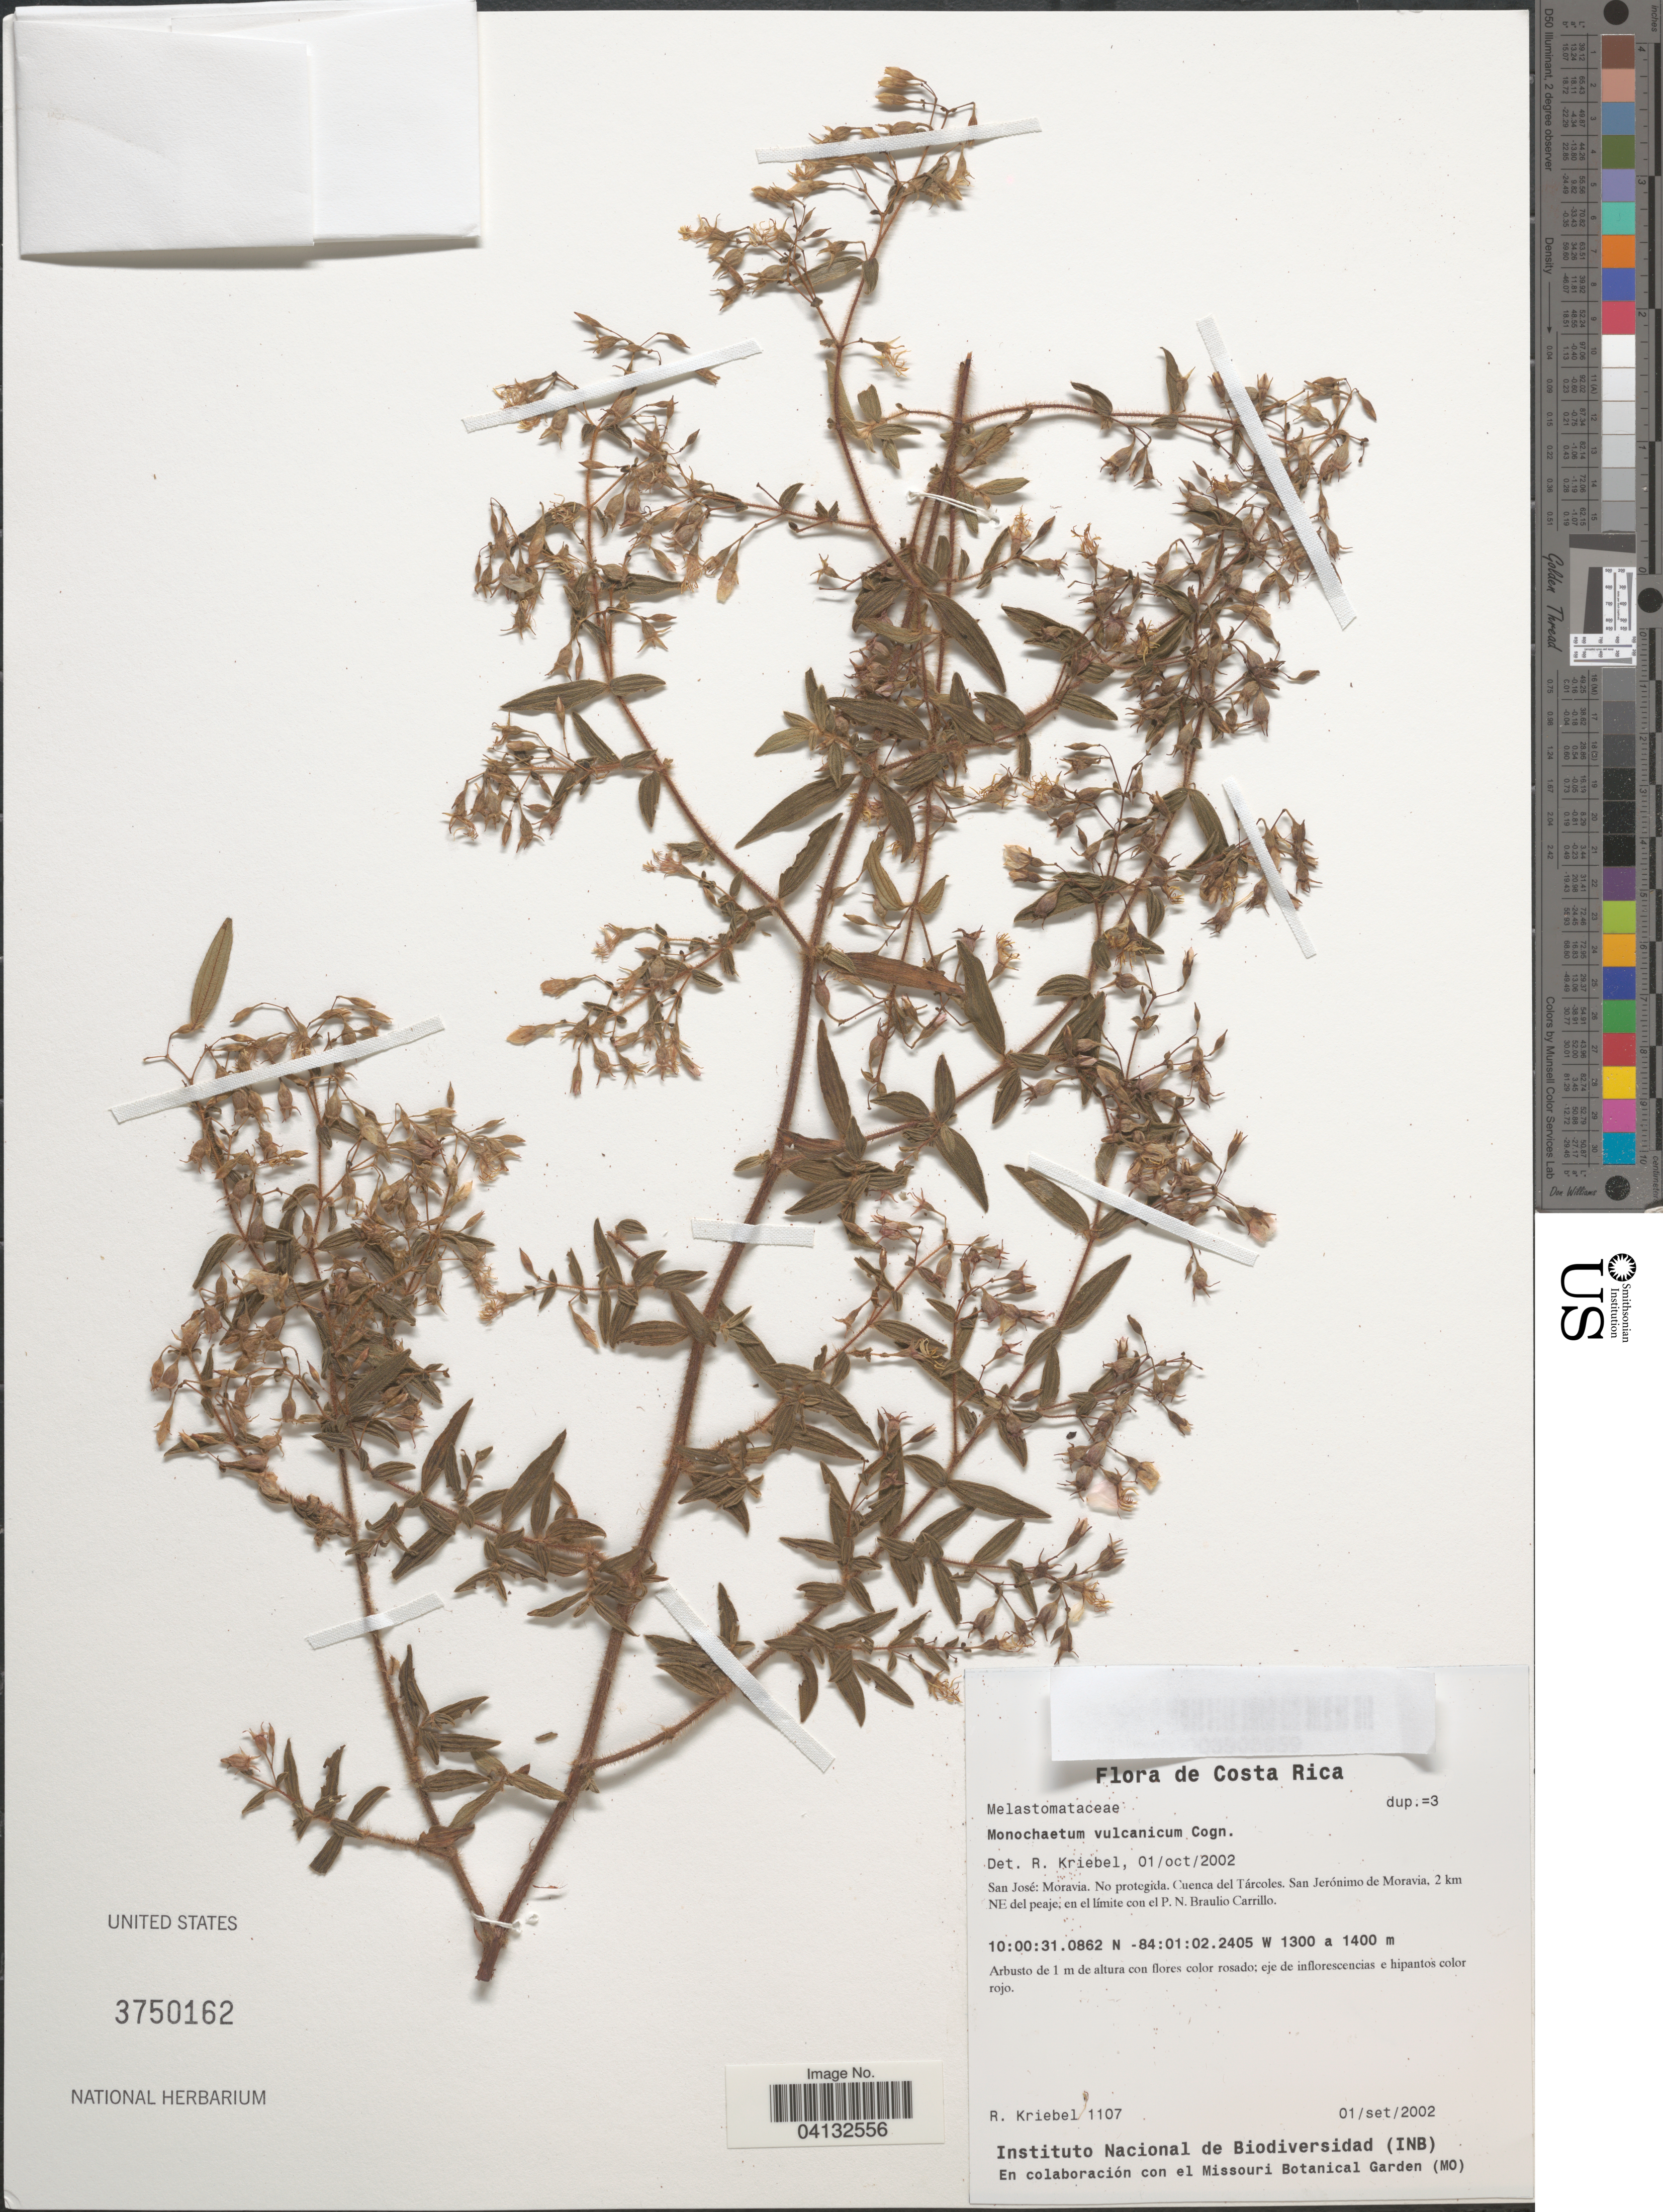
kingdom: Plantae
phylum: Tracheophyta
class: Magnoliopsida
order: Myrtales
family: Melastomataceae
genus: Monochaetum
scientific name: Monochaetum vulcanicum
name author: Cogn.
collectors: R. Kriebel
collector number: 1107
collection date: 2002-09-01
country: Costa Rica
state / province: San José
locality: Moravia. Cuenca del Tárcoles. San Jerónimo de Moravia, 2 km NE del peaje, en el límite con el P. N. Braulio Carrillo.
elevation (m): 1400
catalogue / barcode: US 3750162